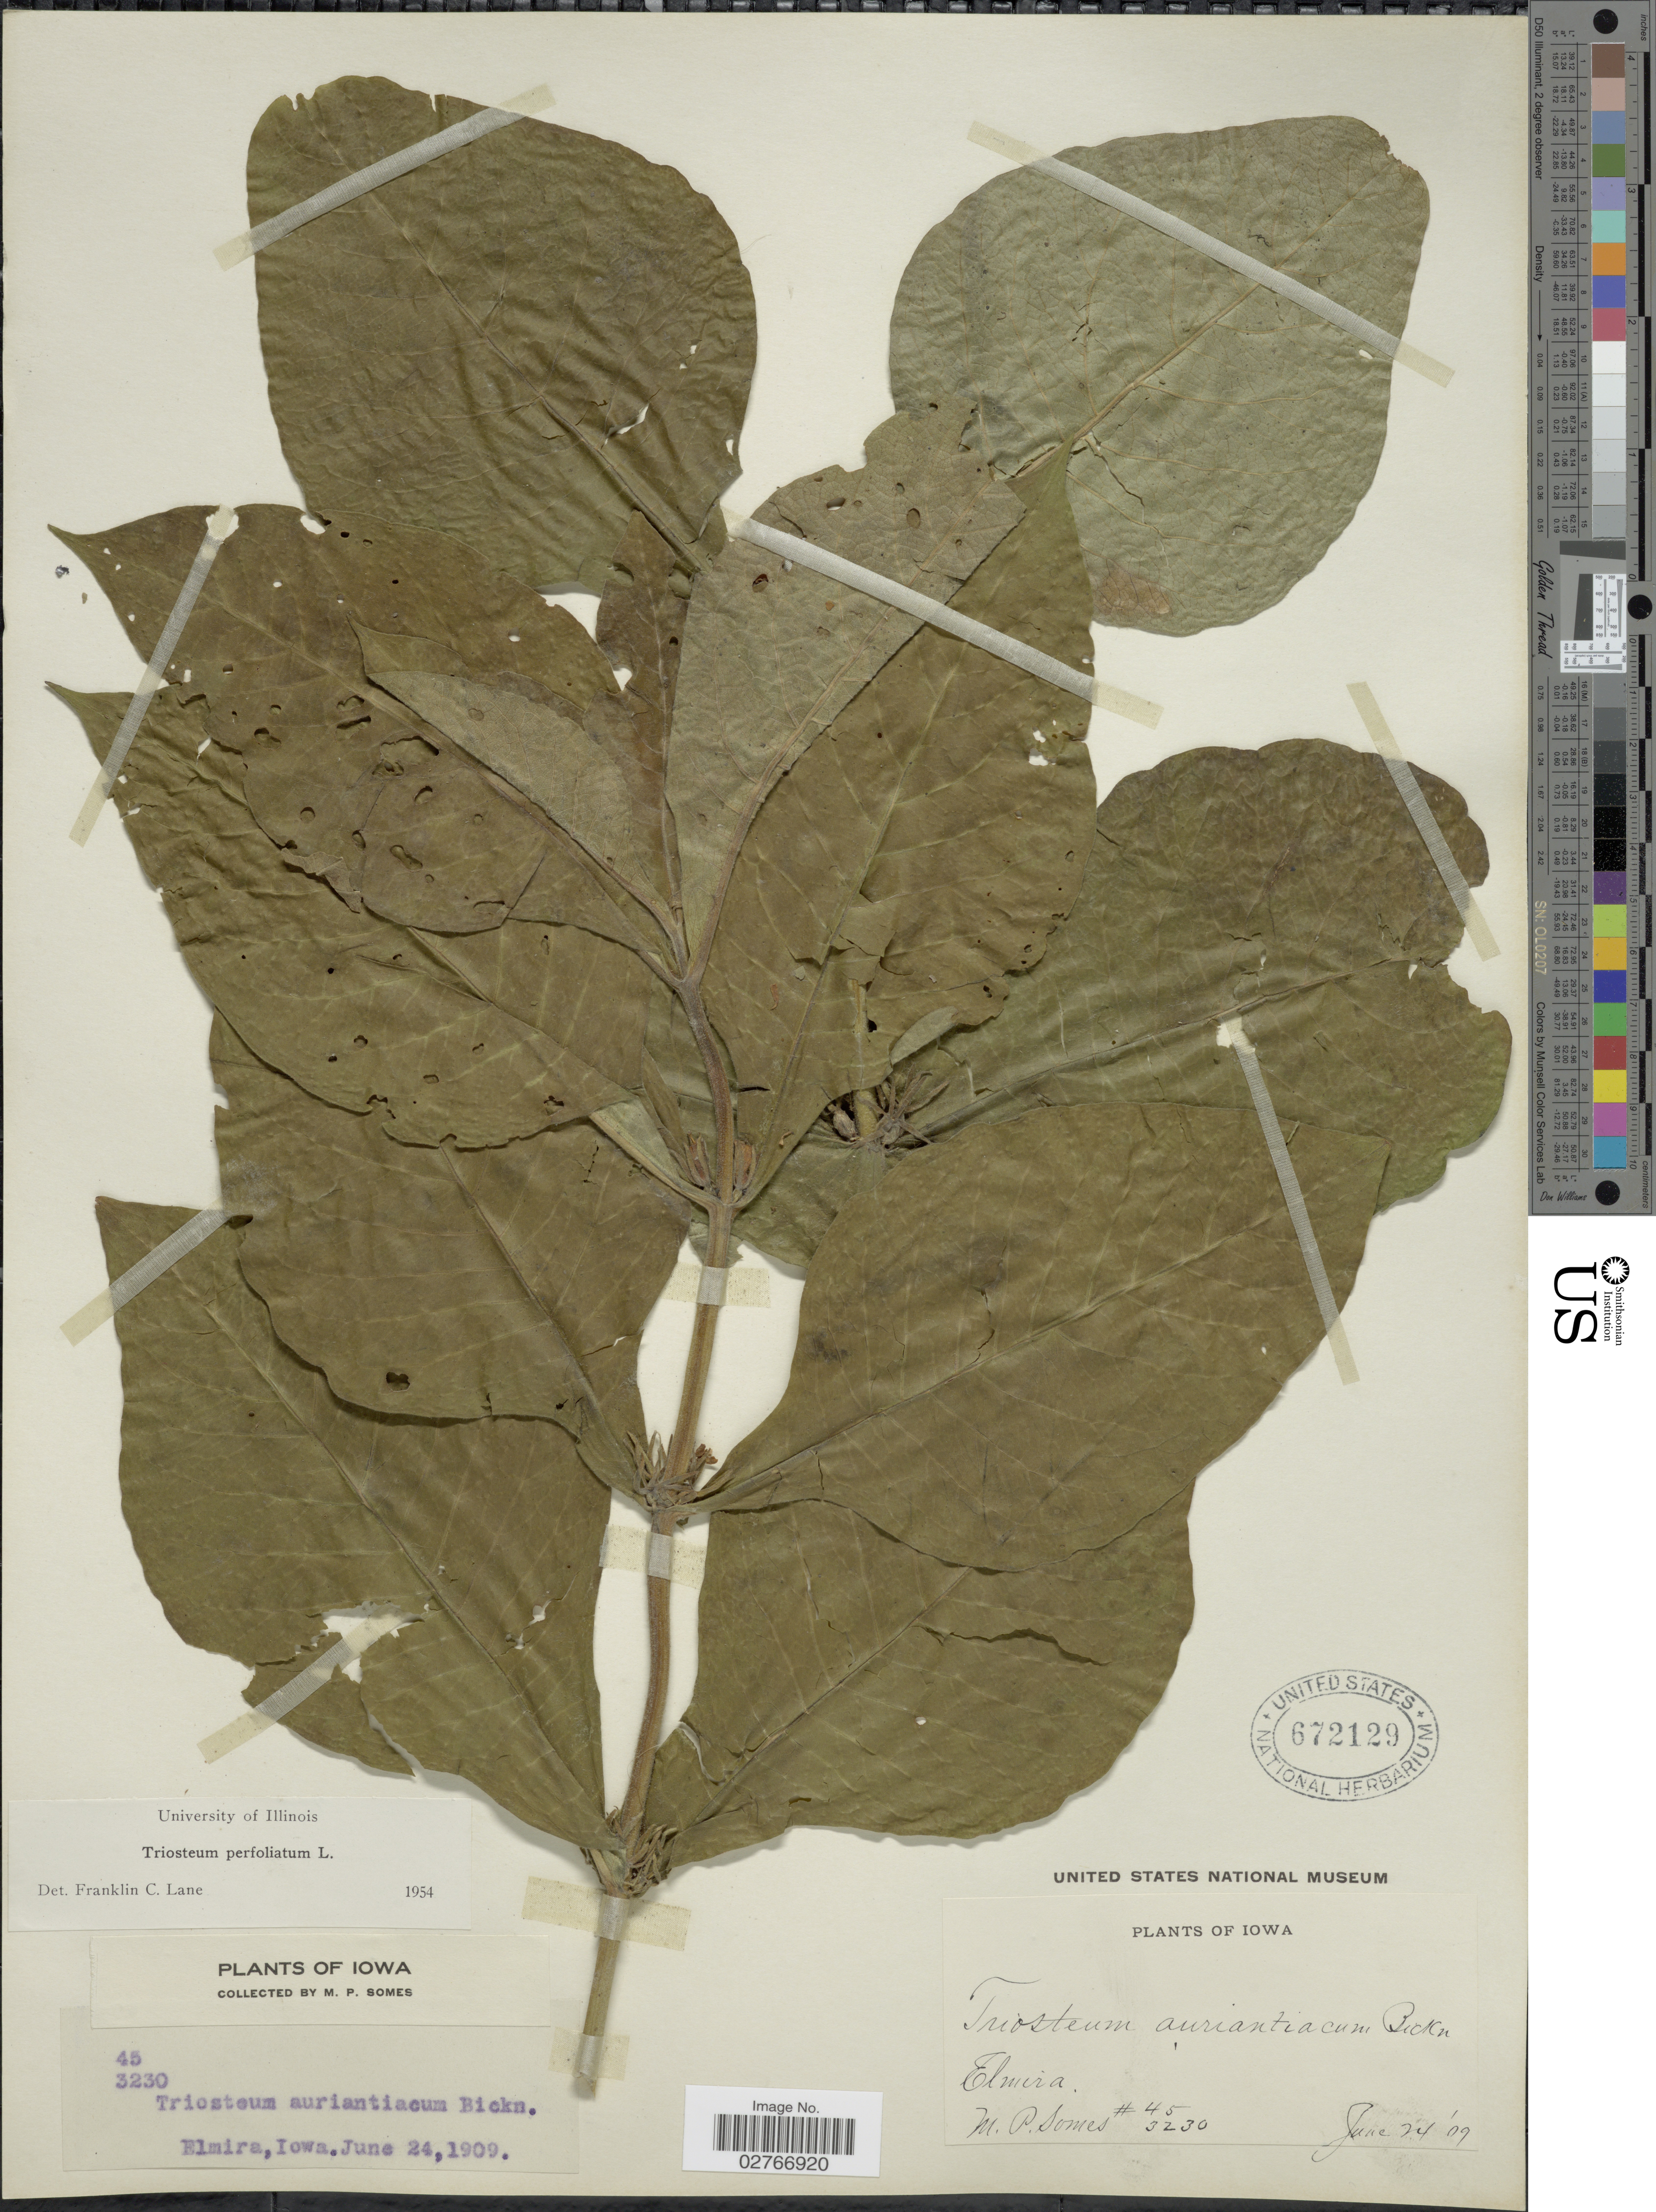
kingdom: Plantae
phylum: Tracheophyta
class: Magnoliopsida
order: Dipsacales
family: Caprifoliaceae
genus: Triosteum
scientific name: Triosteum perfoliatum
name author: L.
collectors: M. Somes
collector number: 45/3230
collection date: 1909-06-24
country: United States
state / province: Iowa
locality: Elmira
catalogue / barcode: US 672129